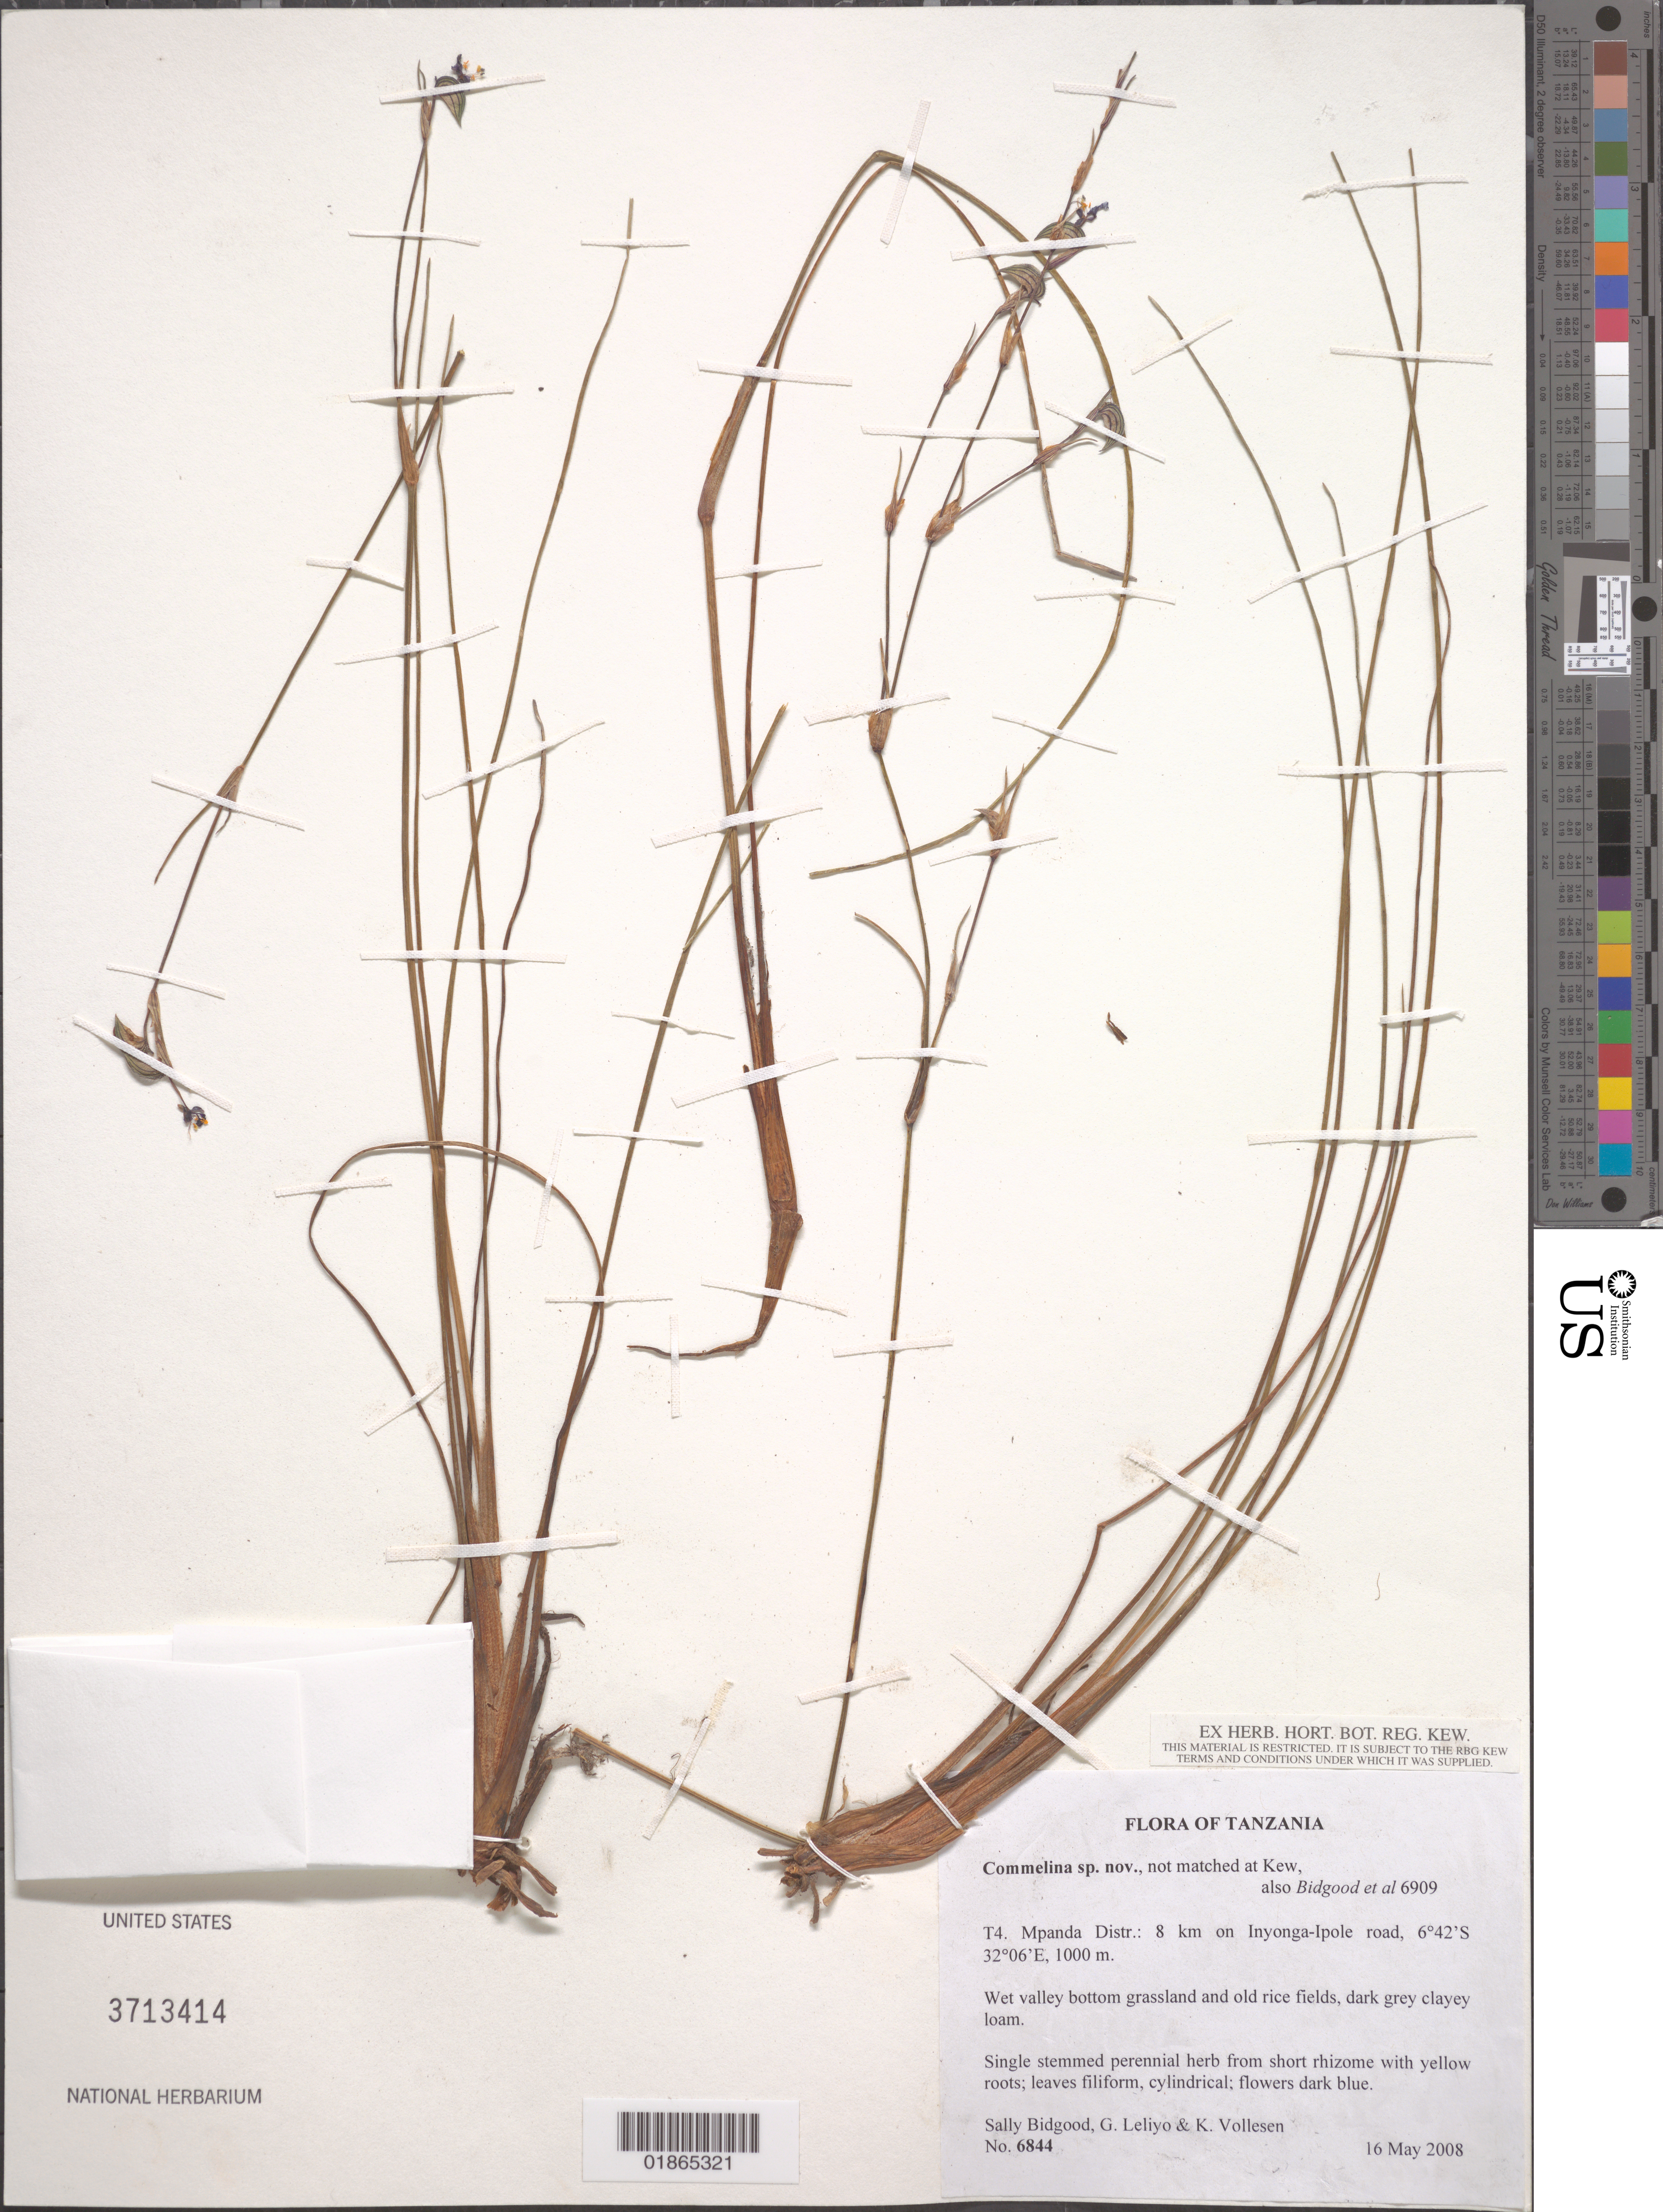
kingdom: Plantae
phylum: Tracheophyta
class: Liliopsida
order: Commelinales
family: Commelinaceae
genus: Commelina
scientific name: Commelina sp.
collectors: S. Bidgood, G. Leliyo & K. Vollesen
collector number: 6844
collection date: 2008-05-16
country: Tanzania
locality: T4 Mpanda Distr.: 8 km on Inyonga-Ilunda road.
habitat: Wet valley bottom grassland and old rice fields, dark grey clayey loam.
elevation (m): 1000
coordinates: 6 42 S, 32 06 E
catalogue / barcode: US 3713414